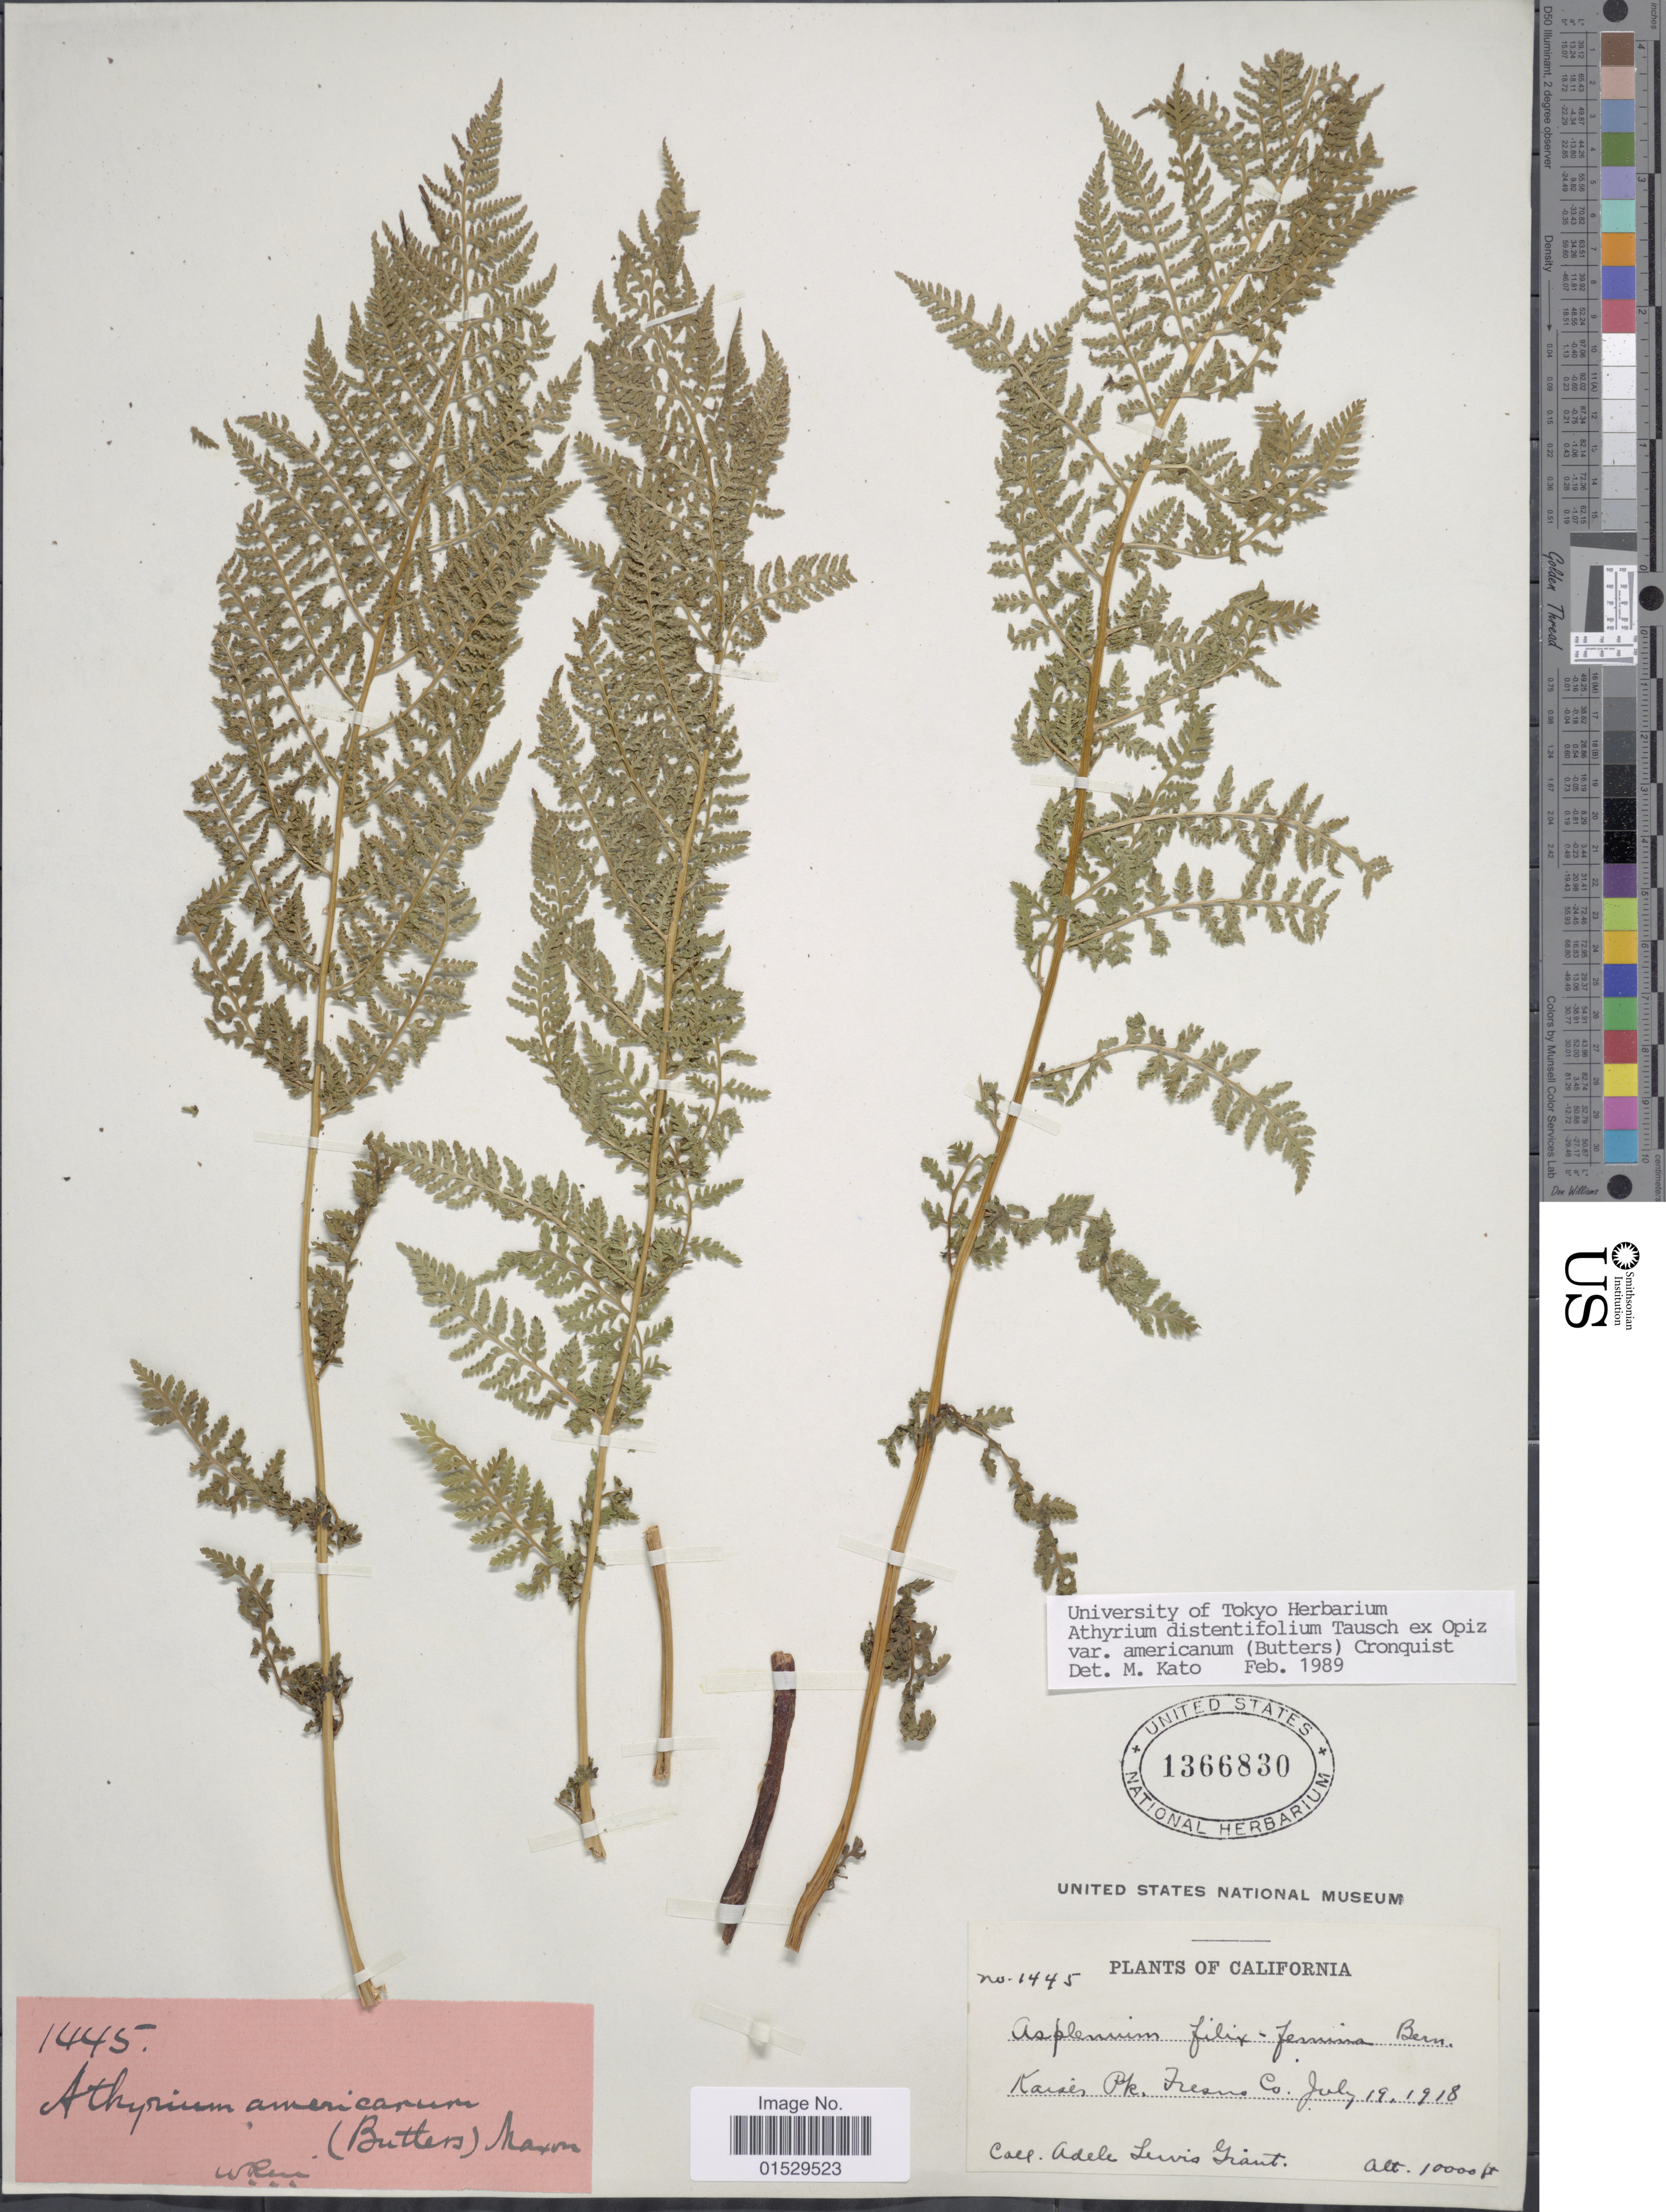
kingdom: Plantae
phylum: Tracheophyta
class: Polypodiopsida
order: Polypodiales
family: Athyriaceae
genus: Athyrium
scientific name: Athyrium distentifolilum subsp. americanum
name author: (Butters) Hultén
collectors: A. L. Grant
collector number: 1445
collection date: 1918-07-19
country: United States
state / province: California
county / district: Fresno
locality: Kaiser Pk., Fresno Co.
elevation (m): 3048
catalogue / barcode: US 1366830